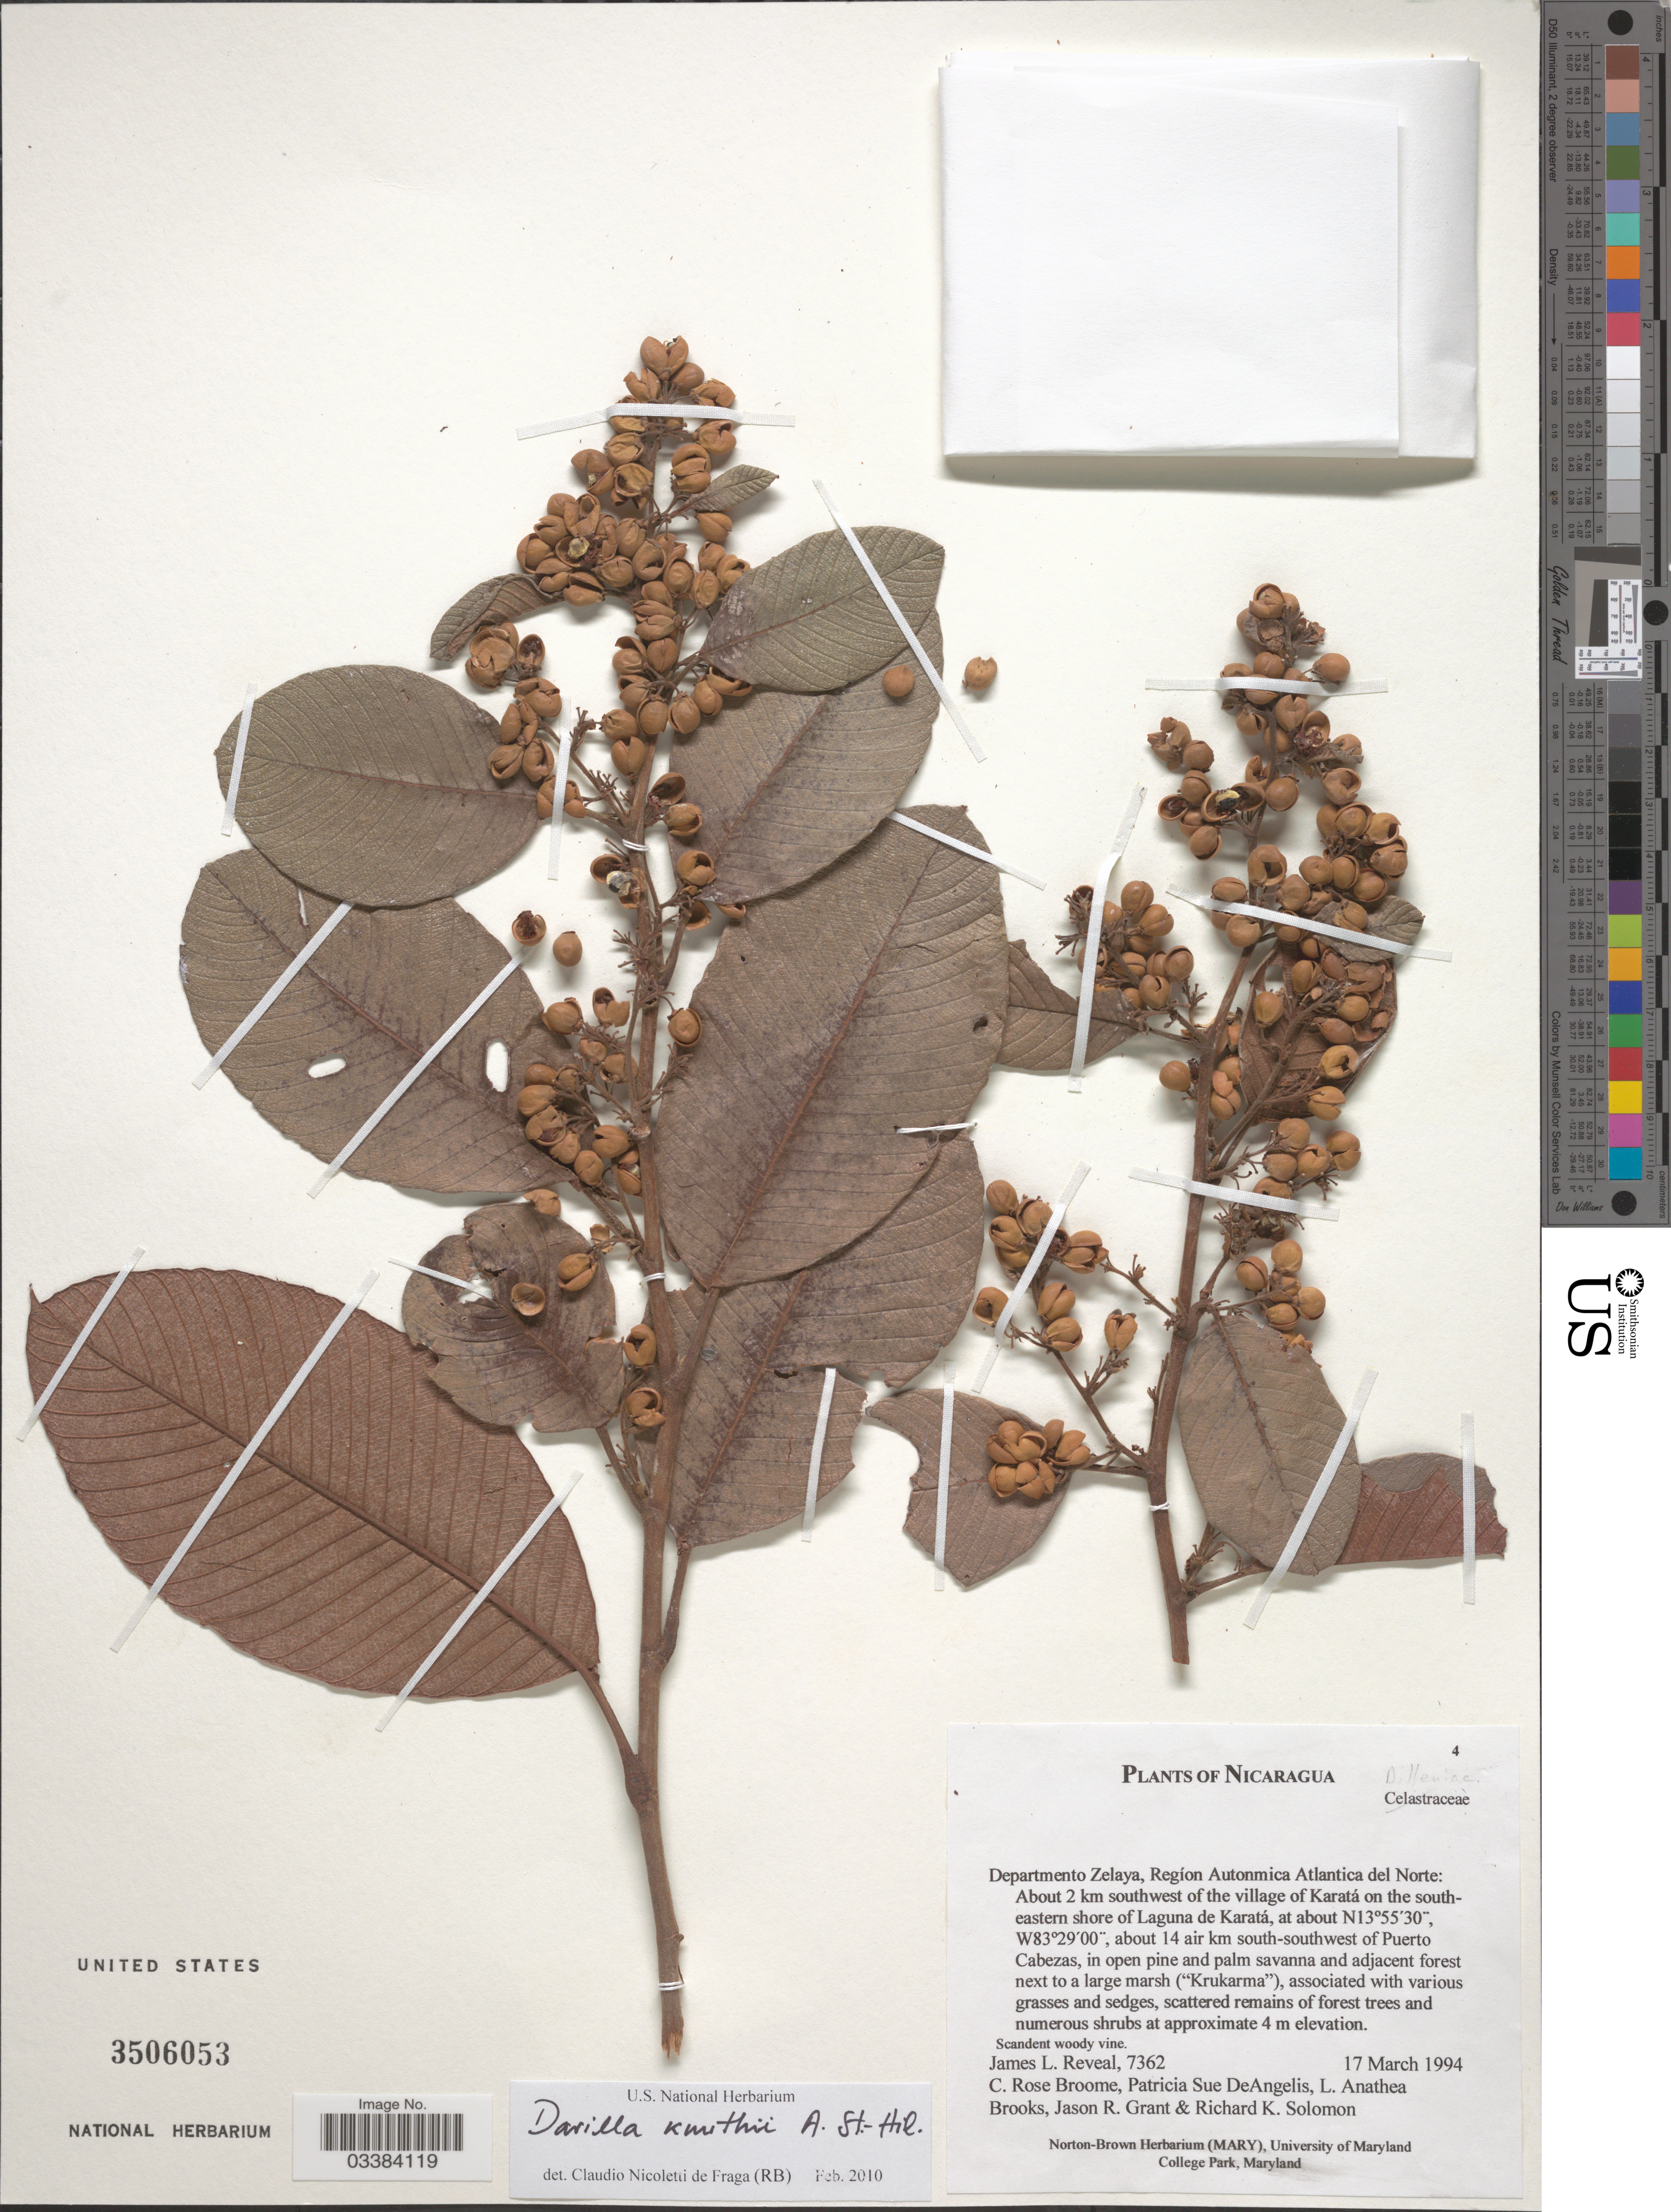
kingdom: Plantae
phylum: Tracheophyta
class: Magnoliopsida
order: Dilleniales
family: Dilleniaceae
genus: Davilla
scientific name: Davilla kunthii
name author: A. St.-Hil.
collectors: J. L. Reveal, C. R. Broome, P. DeAngelis, L. Brooks & et al.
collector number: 7362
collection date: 1994-03-17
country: Nicaragua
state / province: Atlántico Norte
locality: Departamento Zelaya, Regíon Autonmica Atlantica del Norte: About 2 km southwest of the village of Karatá on the south-eastern shore of Laguna de Kartá, about 14 air km south-southwest of Puerto Cabezas.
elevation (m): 4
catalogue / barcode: US 3506053